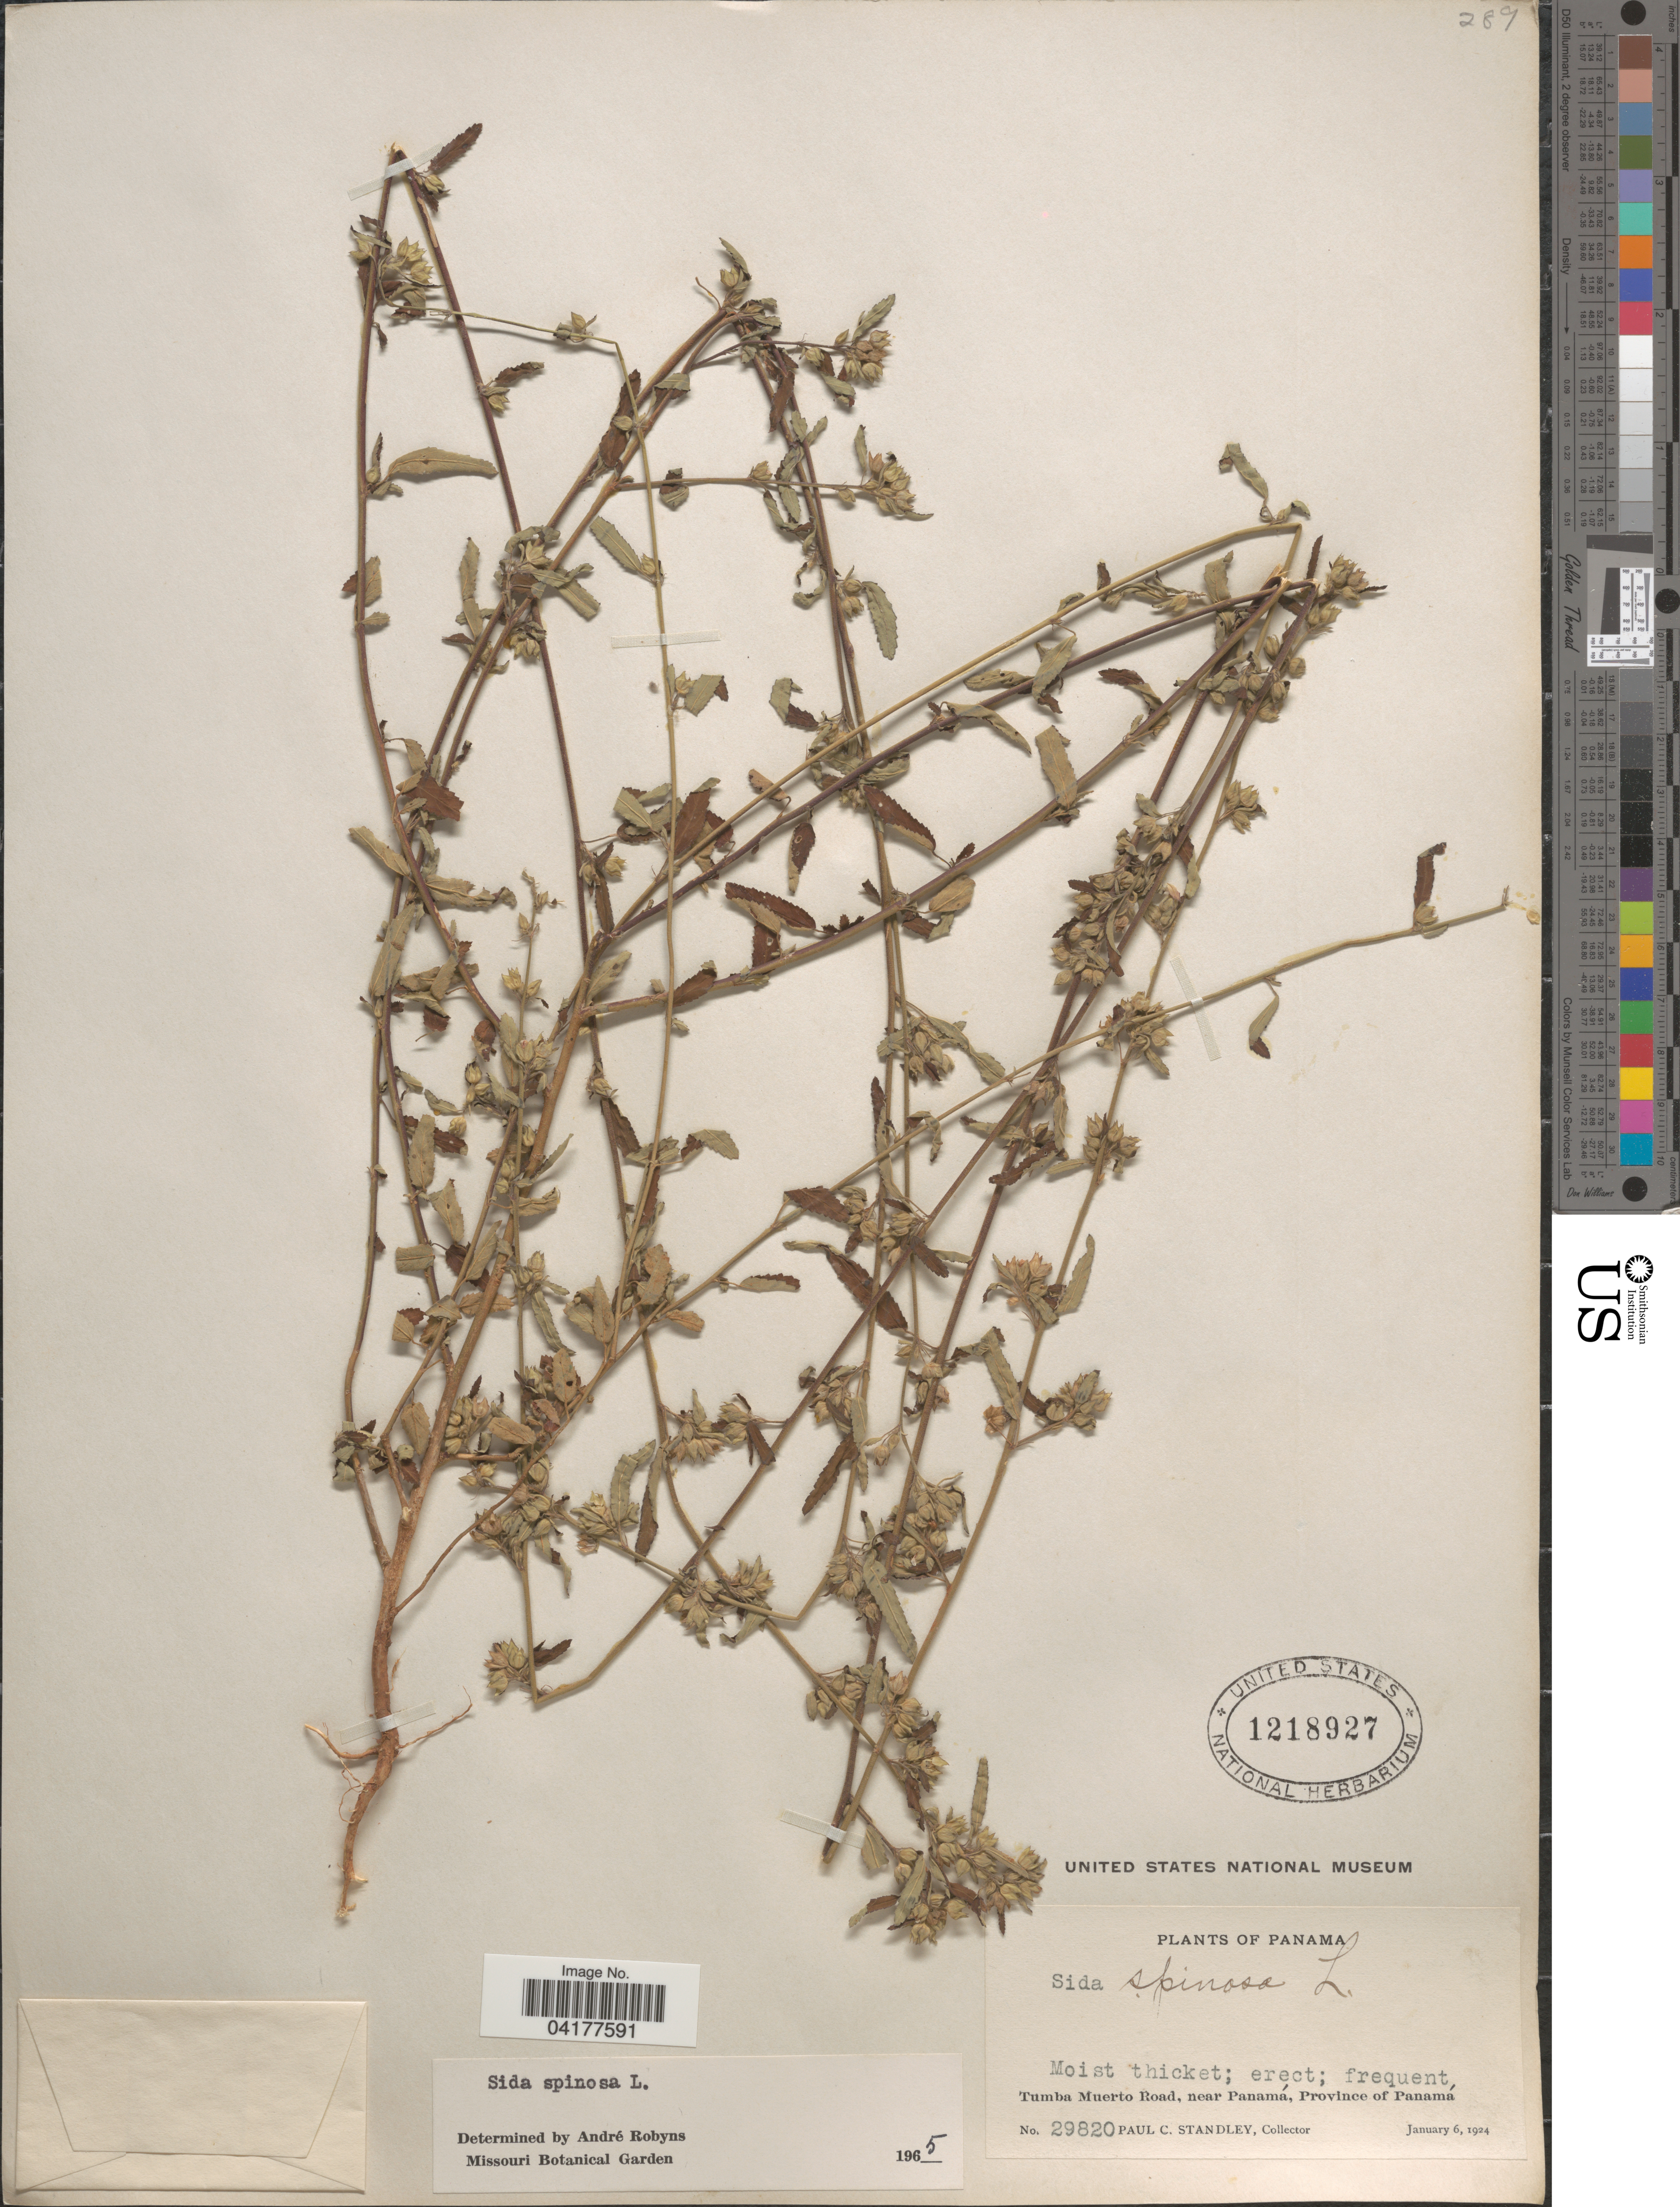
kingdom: Plantae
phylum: Tracheophyta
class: Magnoliopsida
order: Malvales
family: Malvaceae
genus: Sida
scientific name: Sida spinosa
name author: L.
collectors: P. C. Standley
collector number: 29820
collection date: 1924-01-06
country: Panama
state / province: Panamá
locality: Tumba Muerto Road, near Panamá.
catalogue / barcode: US 1218927